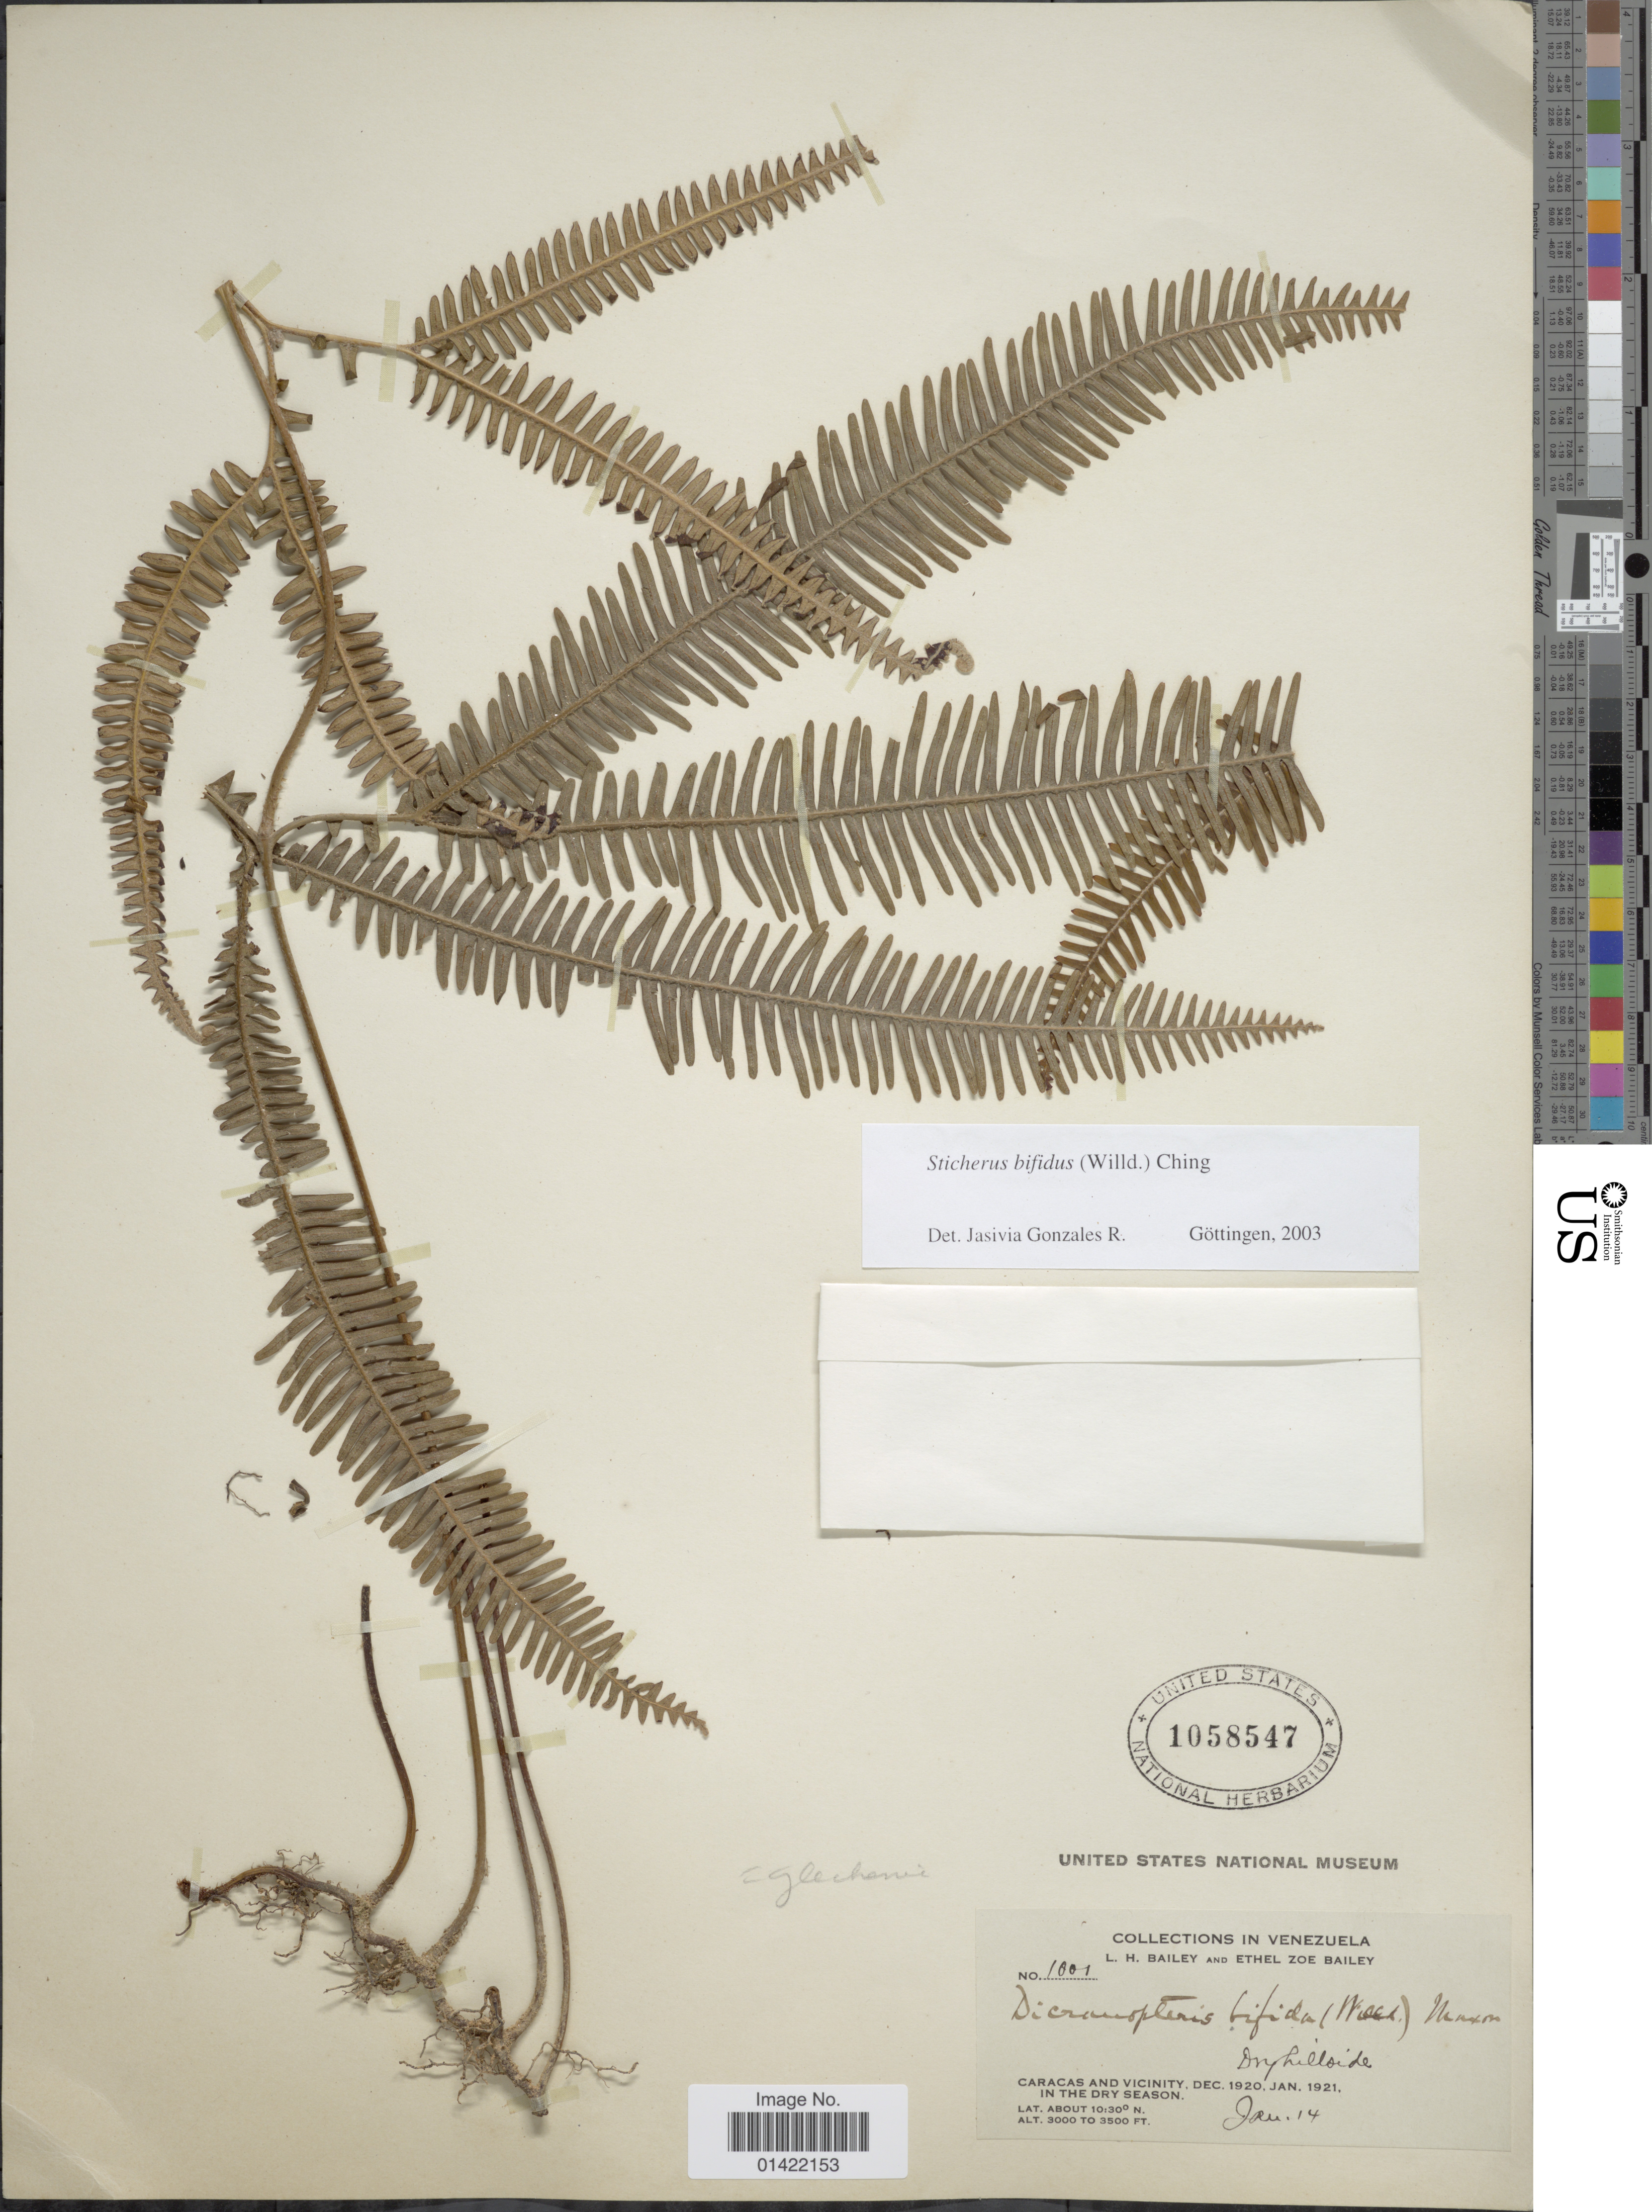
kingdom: Plantae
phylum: Tracheophyta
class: Polypodiopsida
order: Gleicheniales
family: Gleicheniaceae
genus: Sticherus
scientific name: Sticherus bifidus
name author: (Willd.) Ching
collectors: L. H. Bailey & E. Z. Bailey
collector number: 1001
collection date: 1921-01-14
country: Venezuela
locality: Caracas and vicinity.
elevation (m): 914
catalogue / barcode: US 1058547